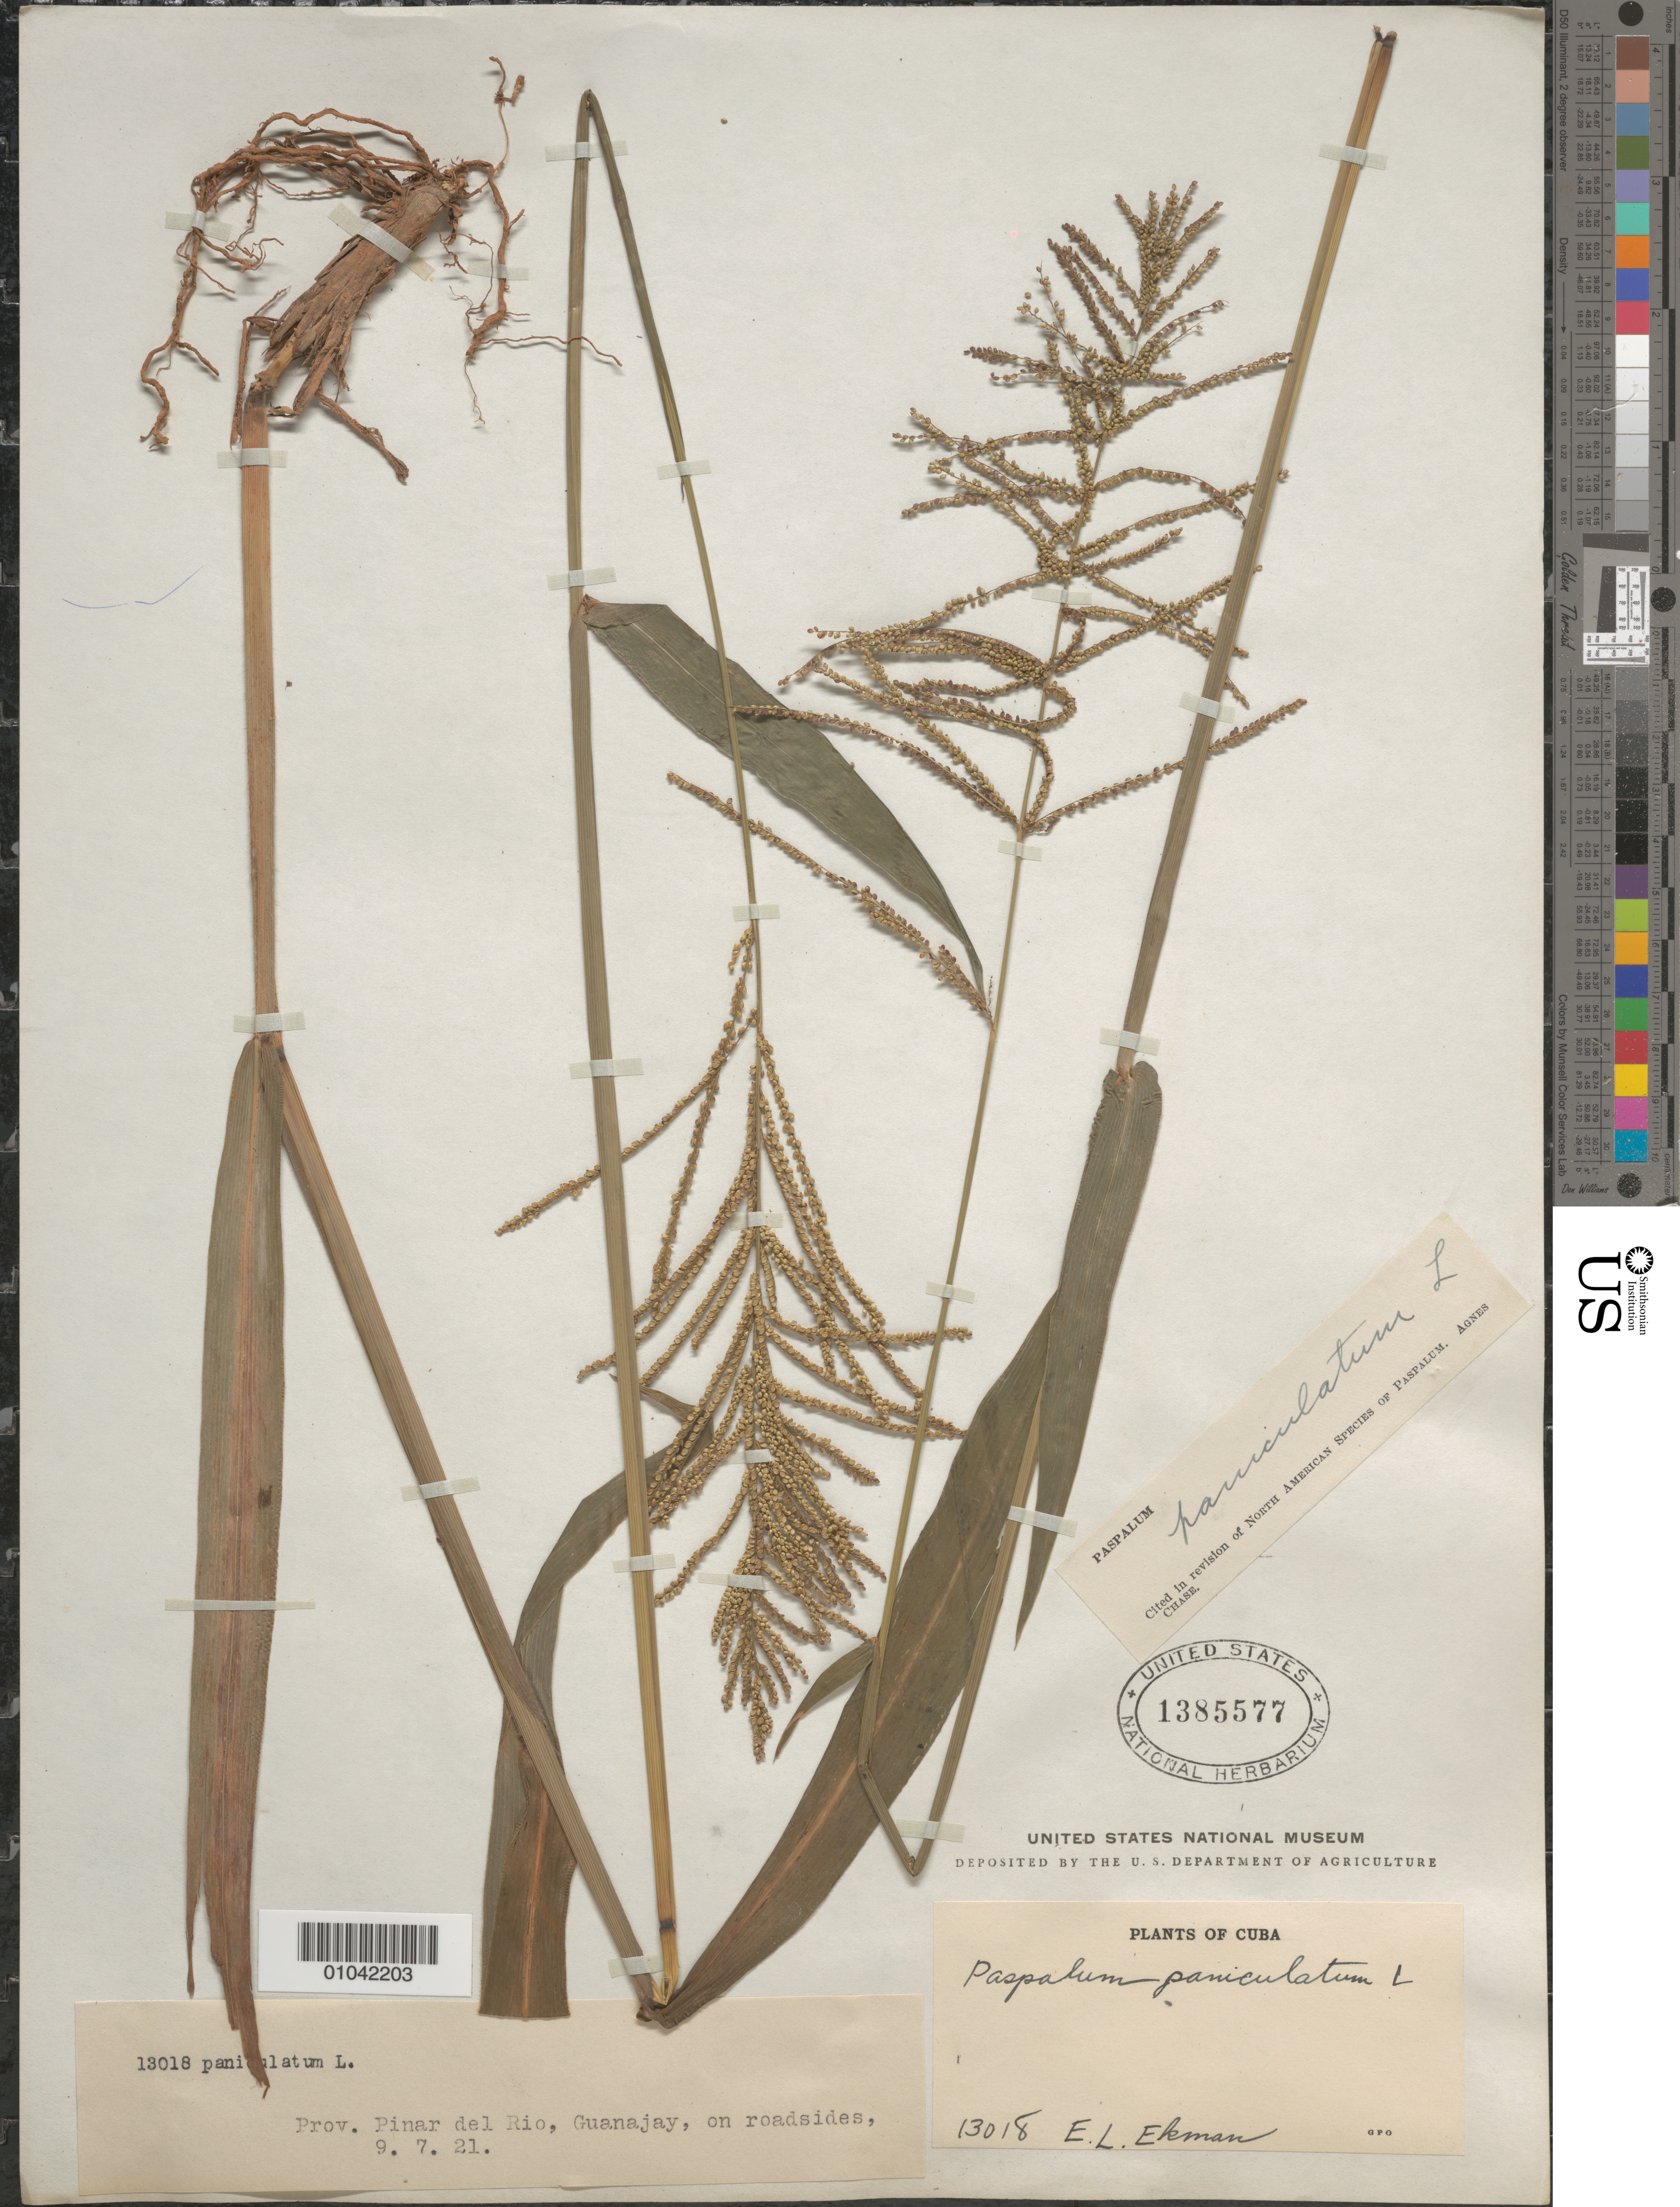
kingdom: Plantae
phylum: Tracheophyta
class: Liliopsida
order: Poales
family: Poaceae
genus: Paspalum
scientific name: Paspalum paniculatum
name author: L.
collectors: E. L. Ekman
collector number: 13018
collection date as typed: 09 Jul 1921 or 07 Sep 1921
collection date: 1921-07-09 or 1921-09-07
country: Cuba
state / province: Pinar del Rio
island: Cuba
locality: Guanajay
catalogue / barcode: US 1385577